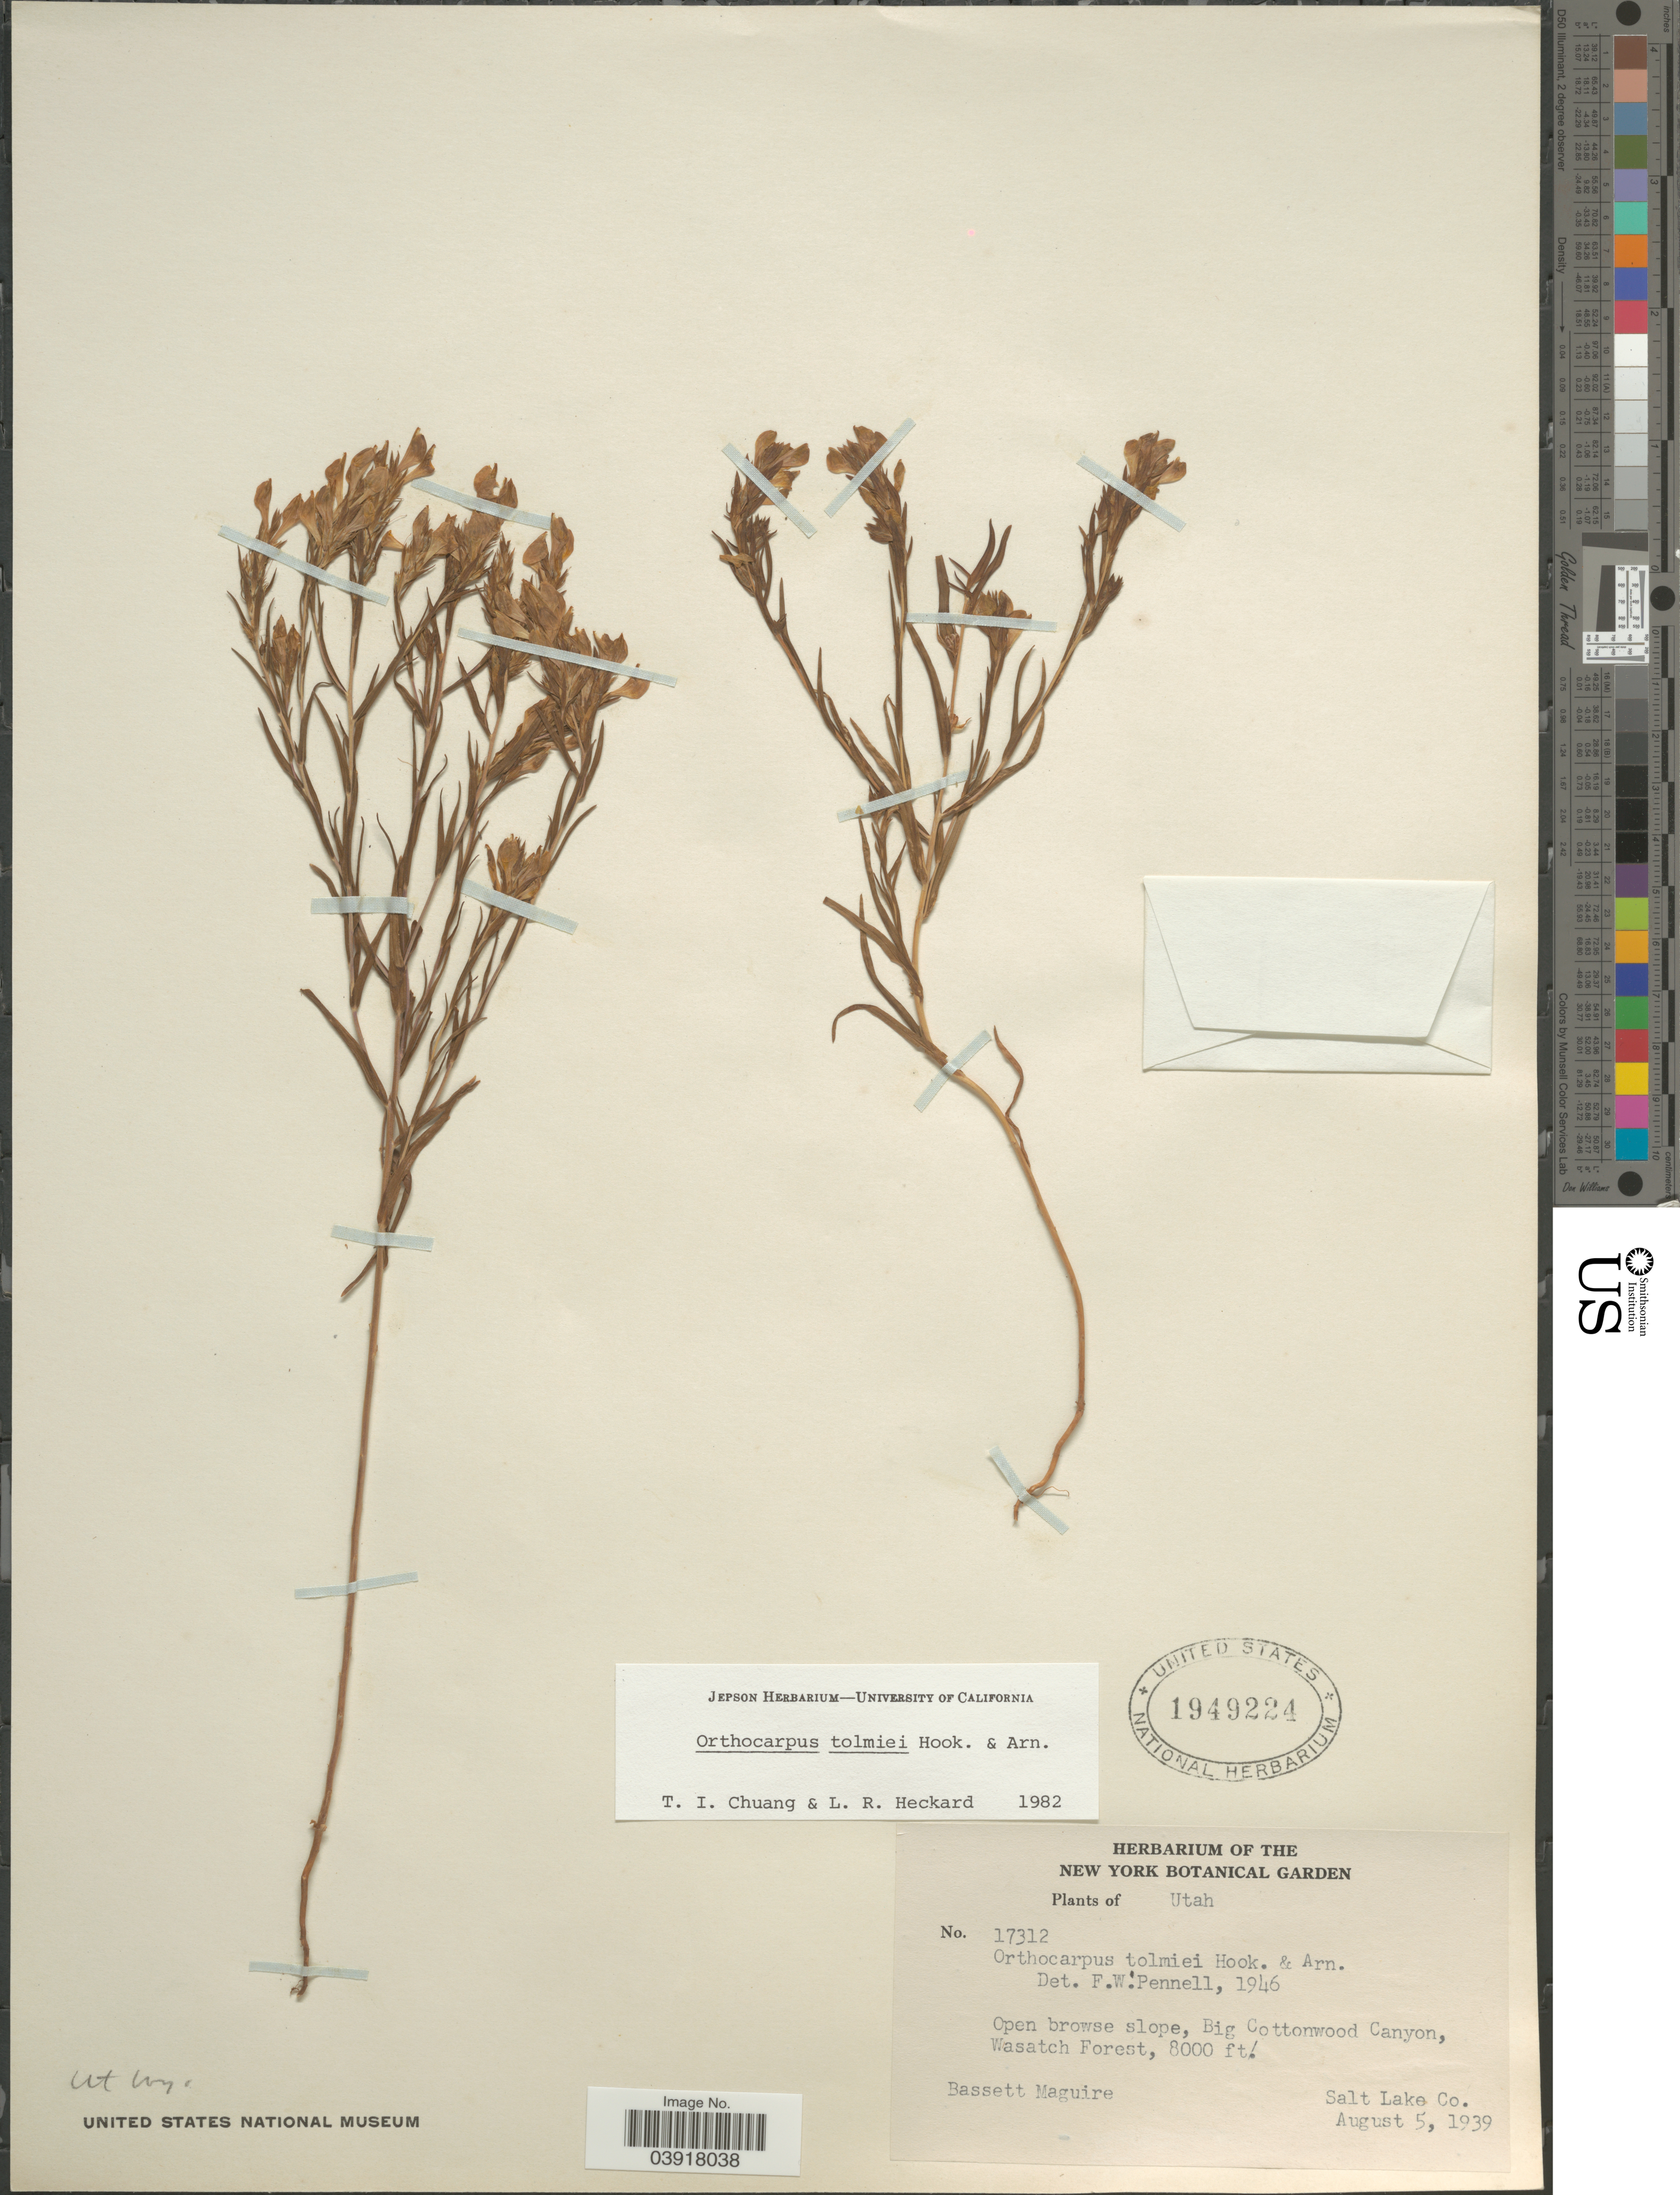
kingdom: Plantae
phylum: Tracheophyta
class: Magnoliopsida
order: Lamiales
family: Orobanchaceae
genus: Orthocarpus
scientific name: Orthocarpus tolmiei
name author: Hook. & Arn.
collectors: B. Maguire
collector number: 17312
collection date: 1939-08-05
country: United States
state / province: Utah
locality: Big Cottonwood Canyon, Wasatch Forest. Salt Lake Co.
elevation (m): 2438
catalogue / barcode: US 1949224